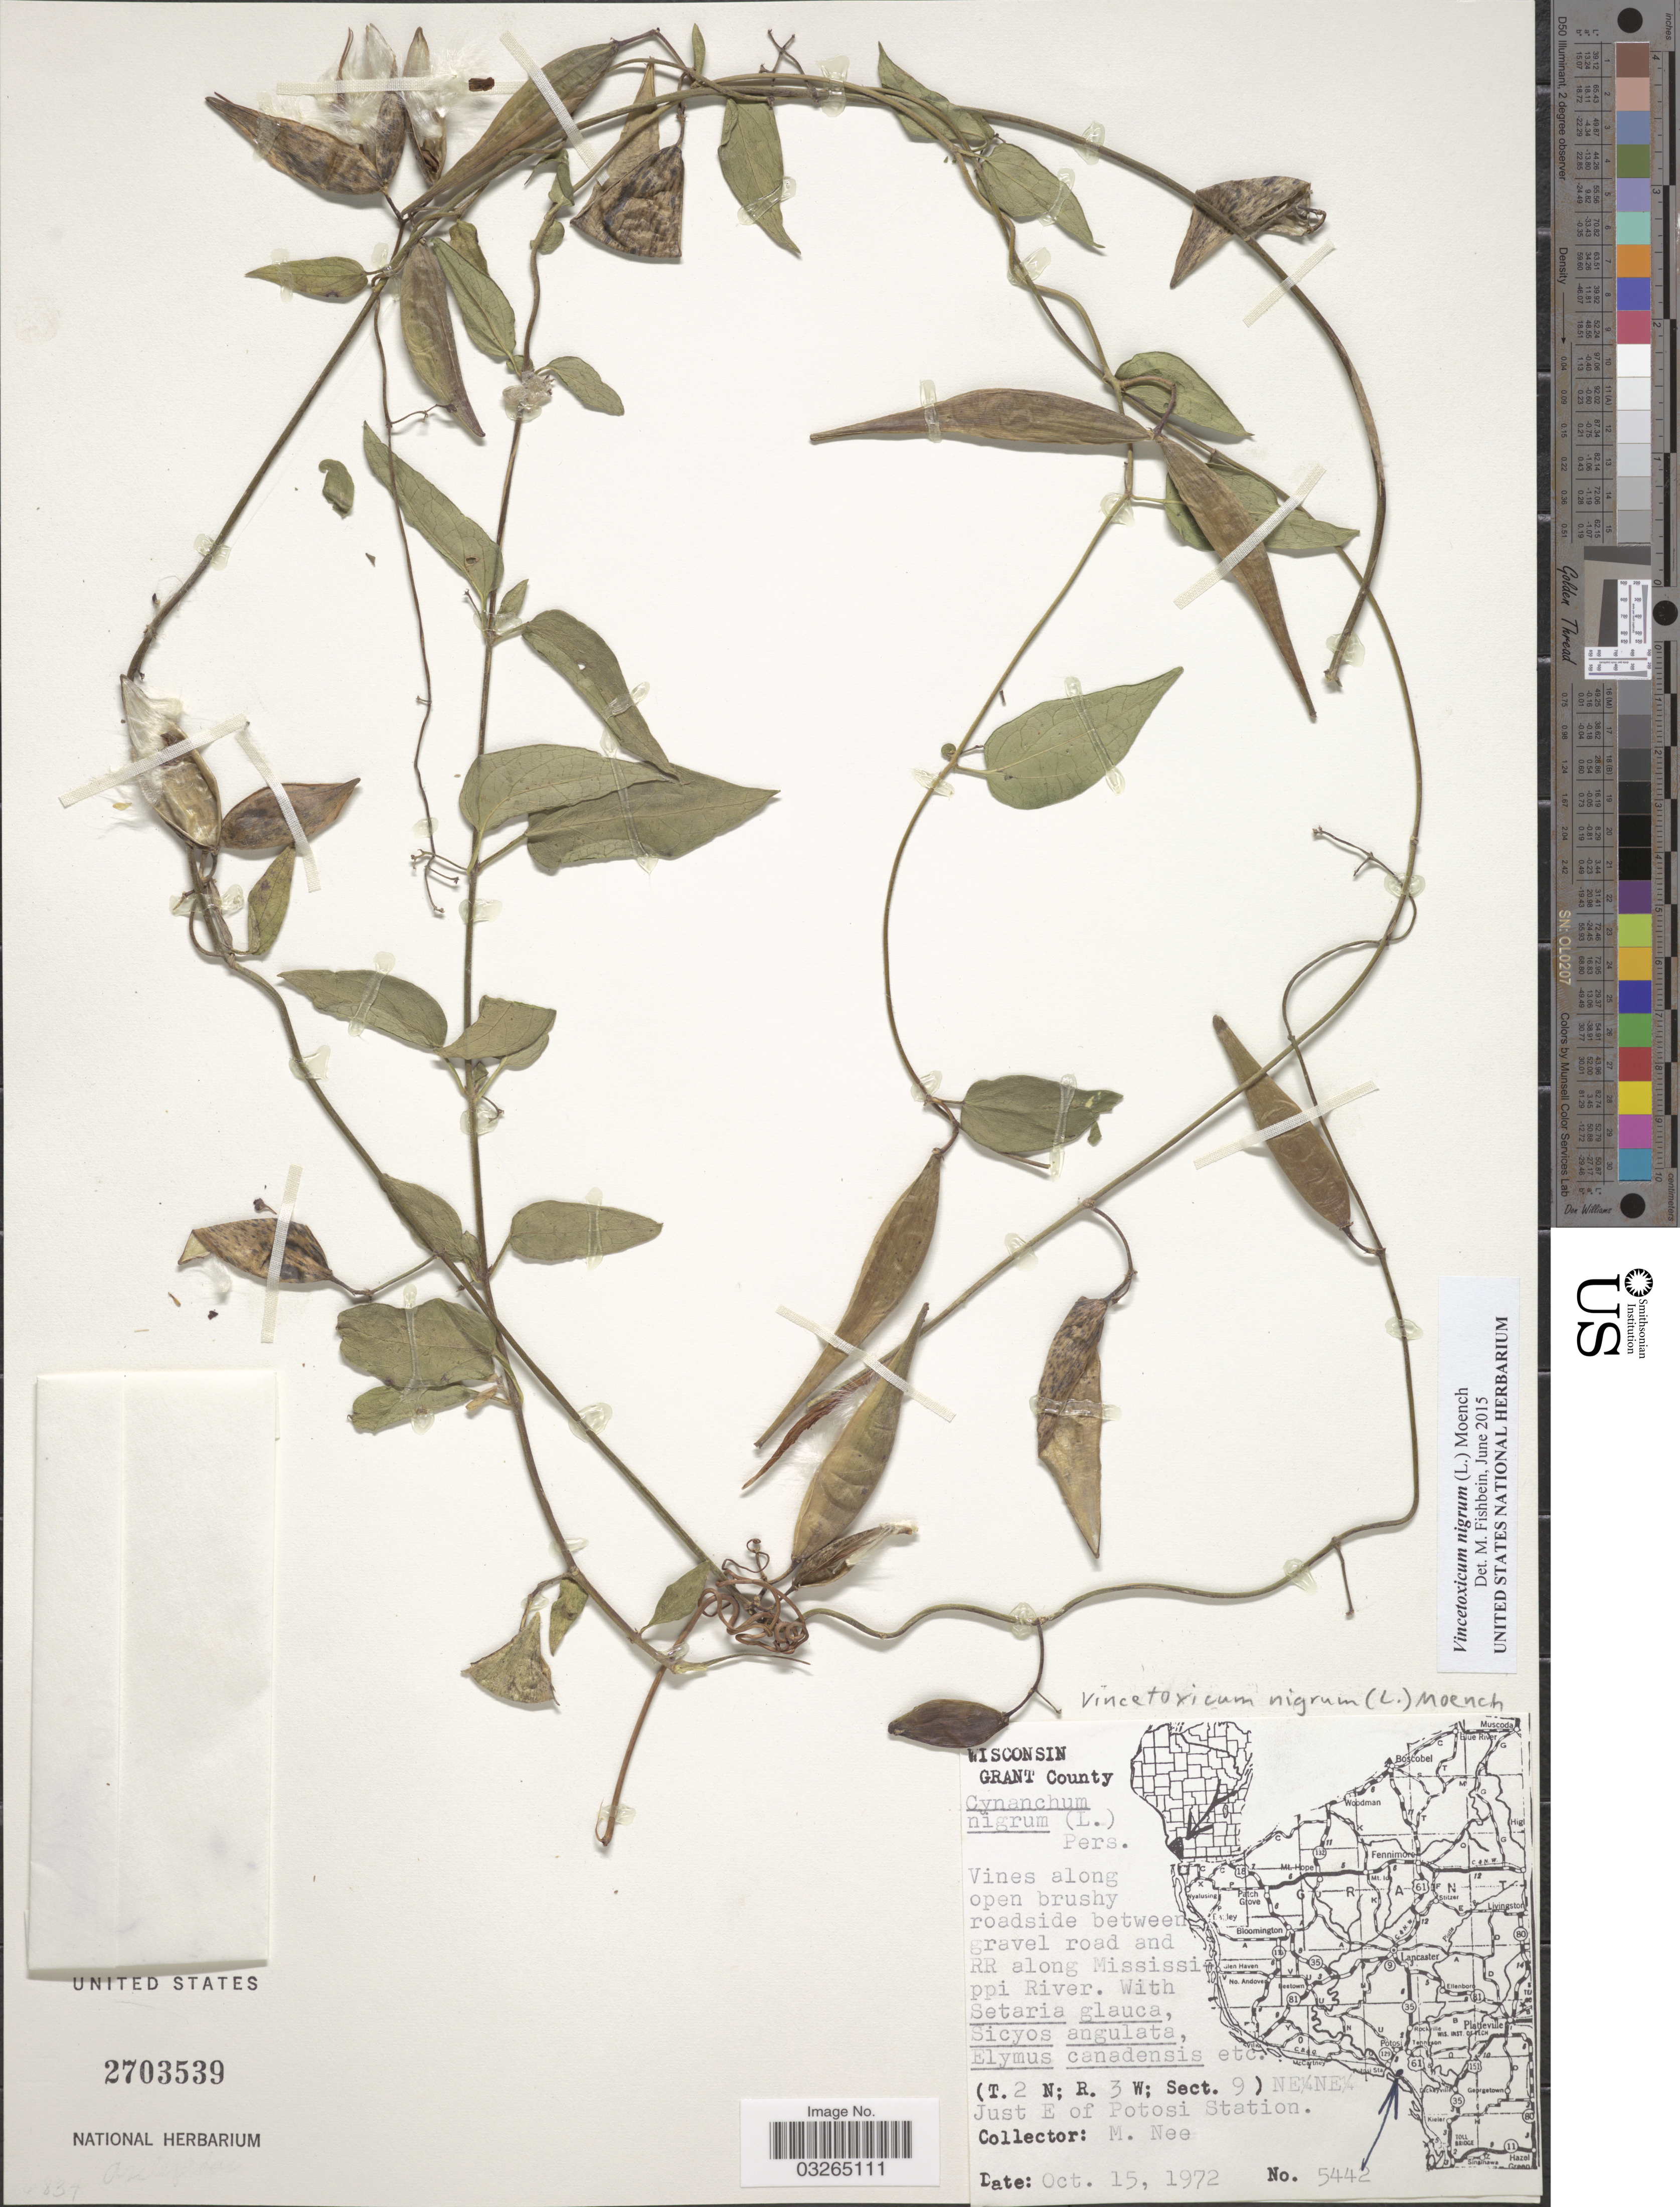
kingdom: Plantae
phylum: Tracheophyta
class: Magnoliopsida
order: Gentianales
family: Apocynaceae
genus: Vincetoxicum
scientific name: Vincetoxicum nigrum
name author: (L.) Moench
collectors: M. Nee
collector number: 5442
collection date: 1972-10-15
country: United States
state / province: Wisconsin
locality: Grant County, roadside between gravel road and RR along Mississippi River (T2N; R3W; Sect.9) NE¼ NE¼ just E of Potosi Station.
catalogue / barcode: US 2703539